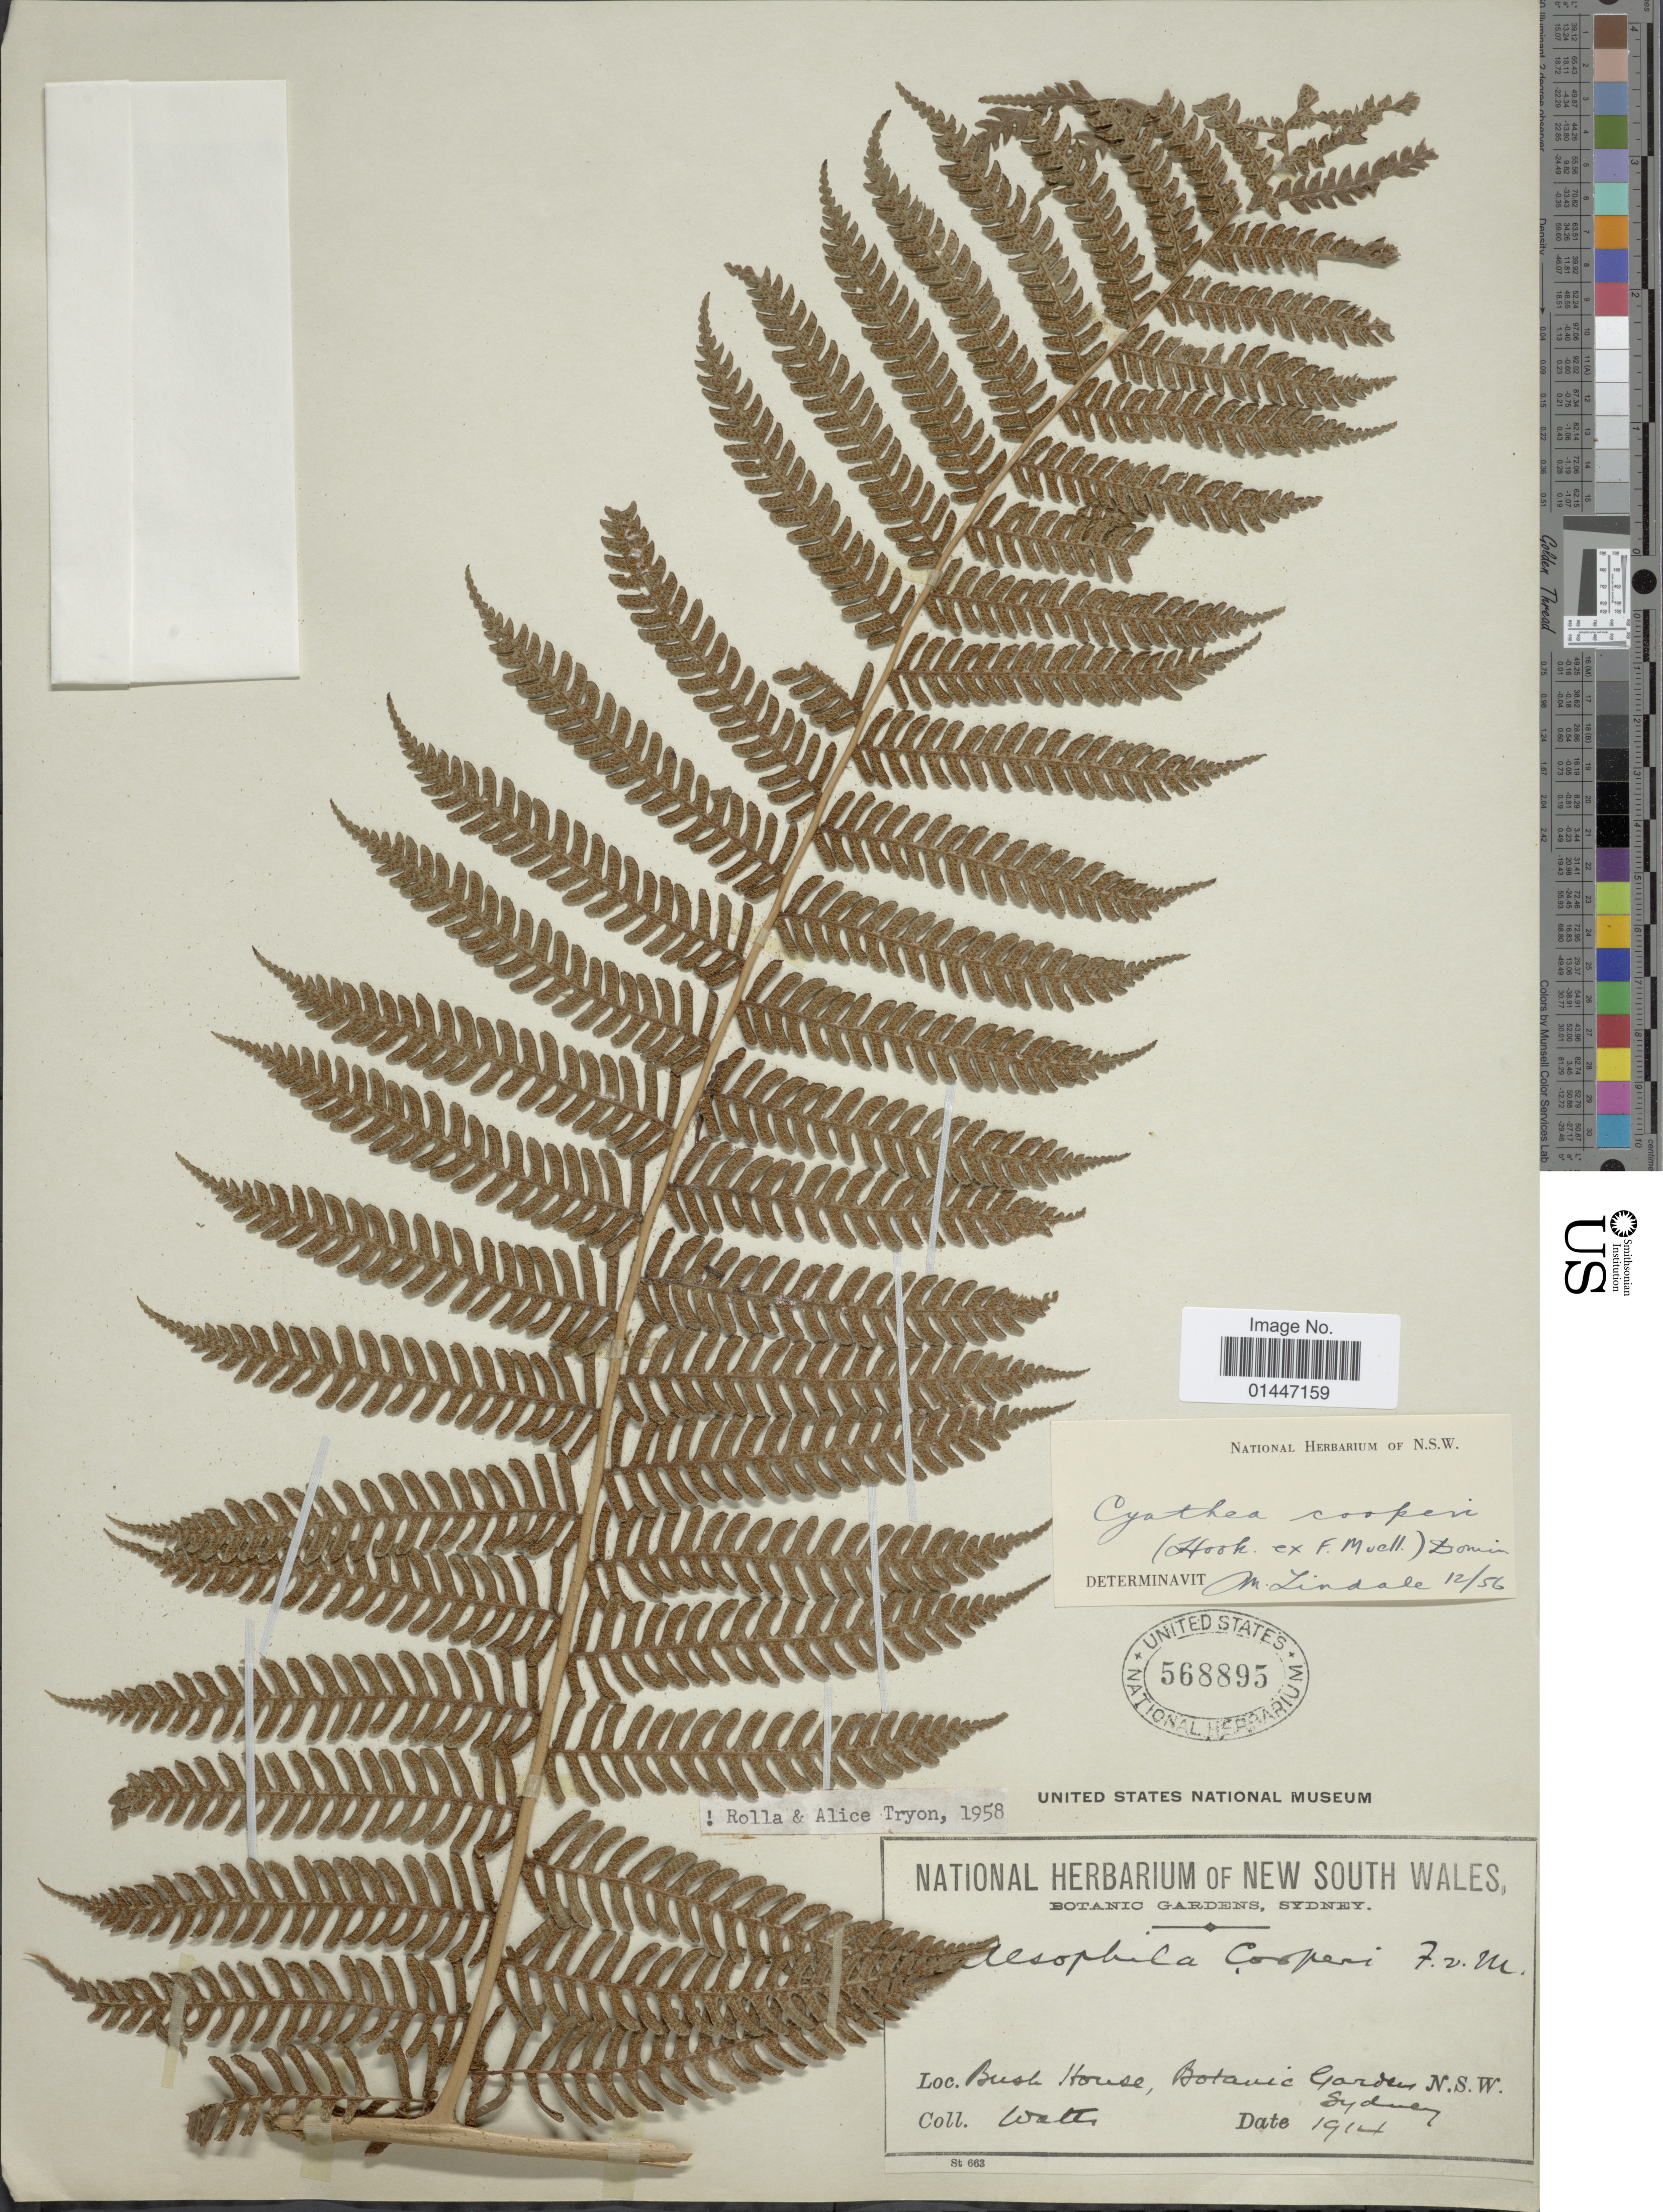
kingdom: Plantae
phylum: Tracheophyta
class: Polypodiopsida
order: Cyatheales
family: Cyatheaceae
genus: Sphaeropteris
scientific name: Sphaeropteris cooperi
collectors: Watts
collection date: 1914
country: Australia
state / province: New South Wales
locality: Bush House, Botanic Garden, Sydney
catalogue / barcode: US 568895